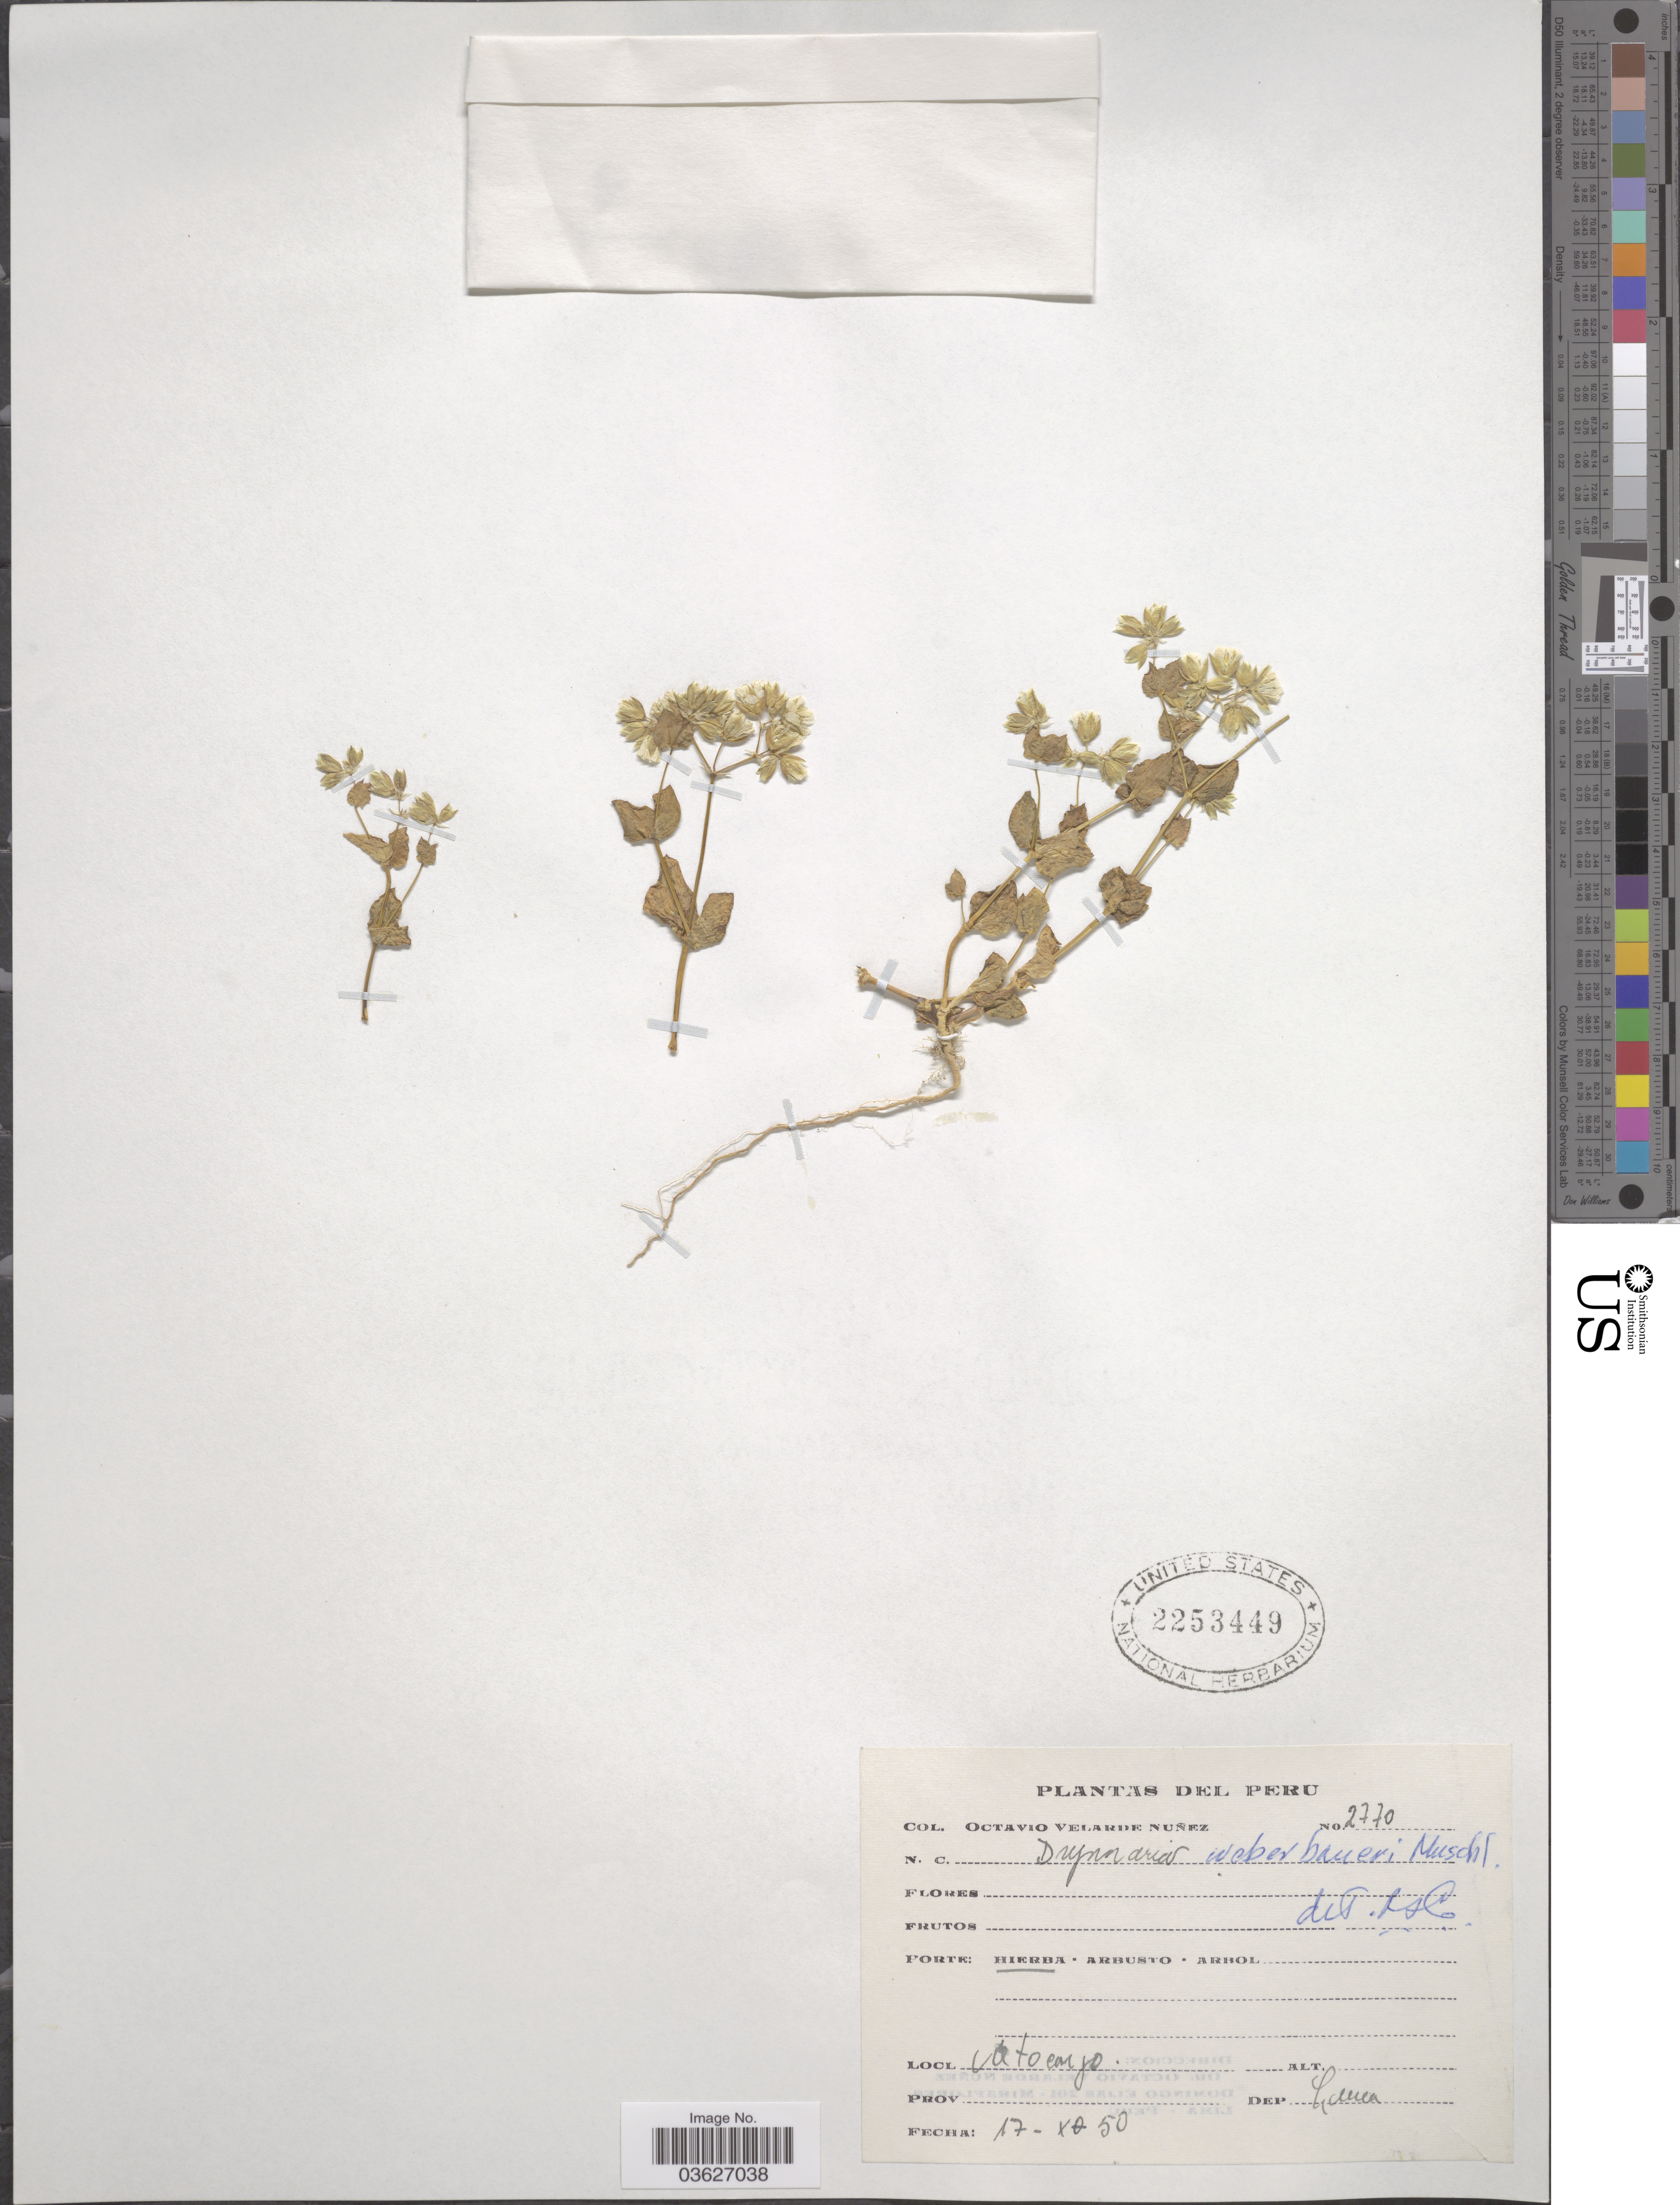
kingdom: Plantae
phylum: Tracheophyta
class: Magnoliopsida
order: Caryophyllales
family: Caryophyllaceae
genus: Drymaria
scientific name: Drymaria paposana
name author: Phil.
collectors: O. Velarde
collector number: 2270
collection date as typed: Transcribed d/m/y: 17/10/50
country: Peru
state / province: Lima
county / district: Lima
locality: Atocongo. Dep. Lima.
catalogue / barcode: US 2253449